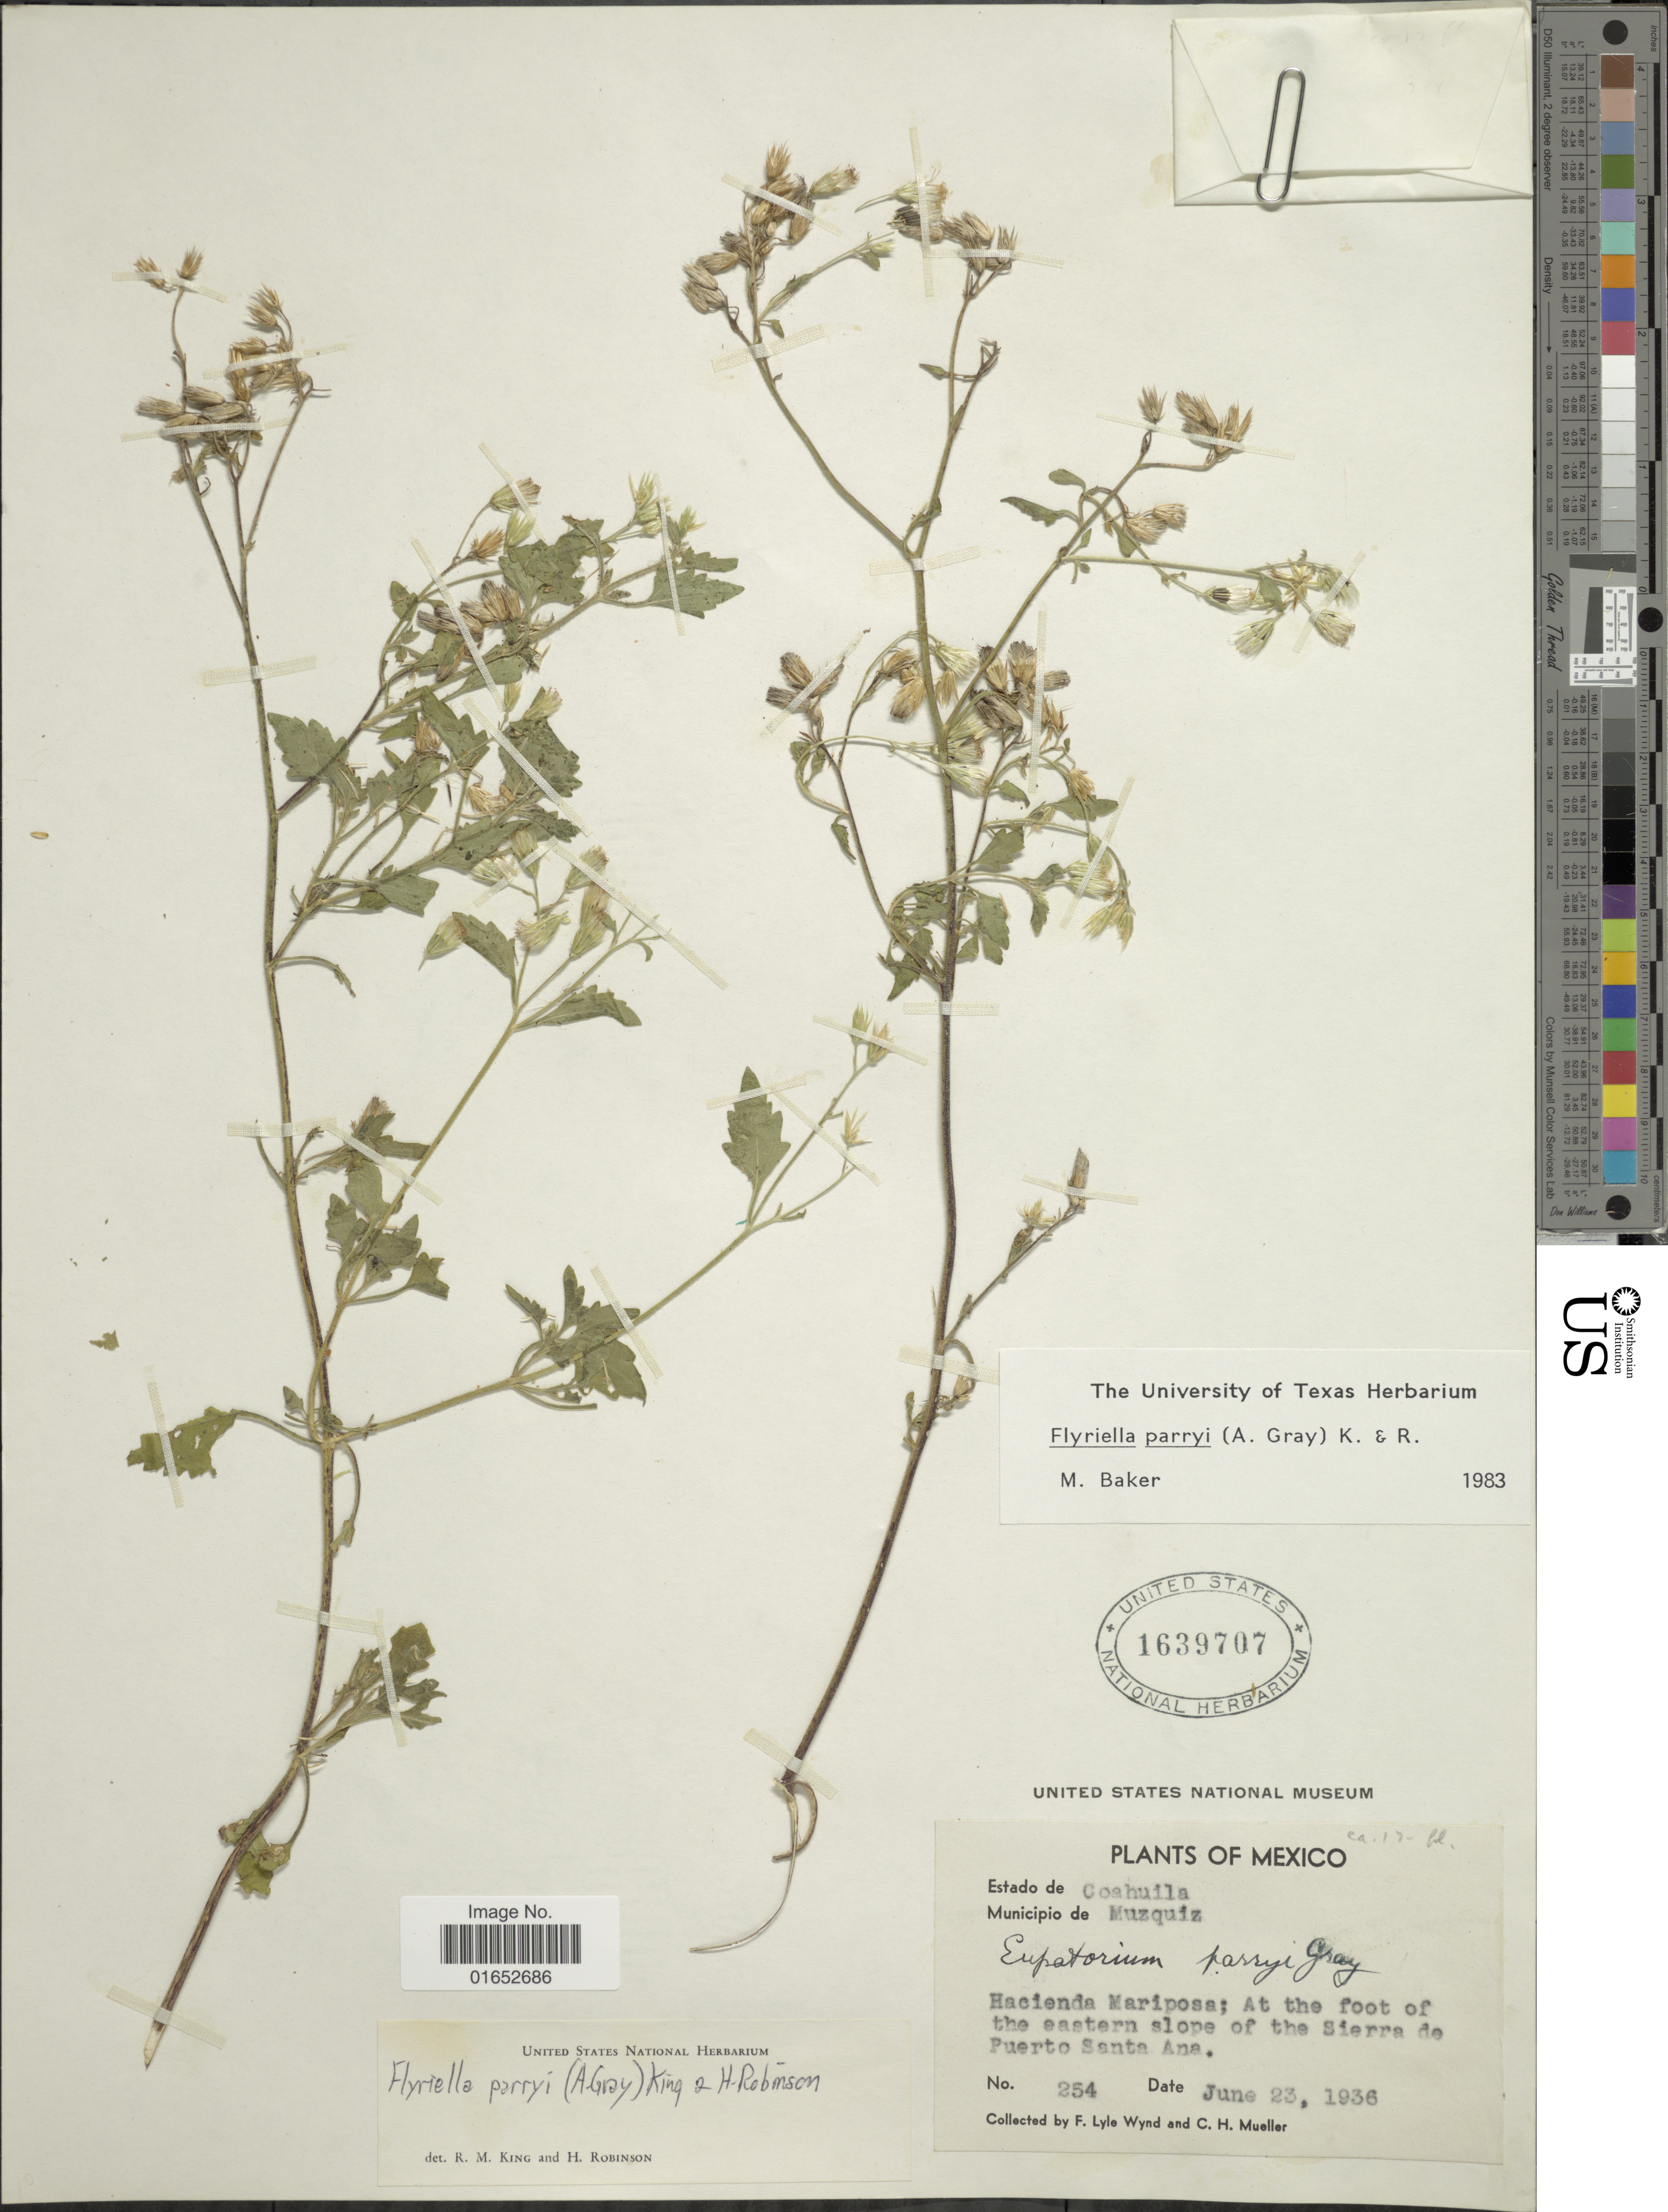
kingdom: Plantae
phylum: Tracheophyta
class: Magnoliopsida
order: Asterales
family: Asteraceae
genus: Flyriella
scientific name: Flyriella parryi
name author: (A. Gray) R.M. King & H. Rob.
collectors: F. L. Wynd & C. H. Mueller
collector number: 254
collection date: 1936-06-23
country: Mexico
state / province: Coahuila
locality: Municipio de Muzquiz, Hacienda Mariposa; At the foot of the eastern slope of the SIerra de Puerto Santa Ana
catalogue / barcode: US 1639707